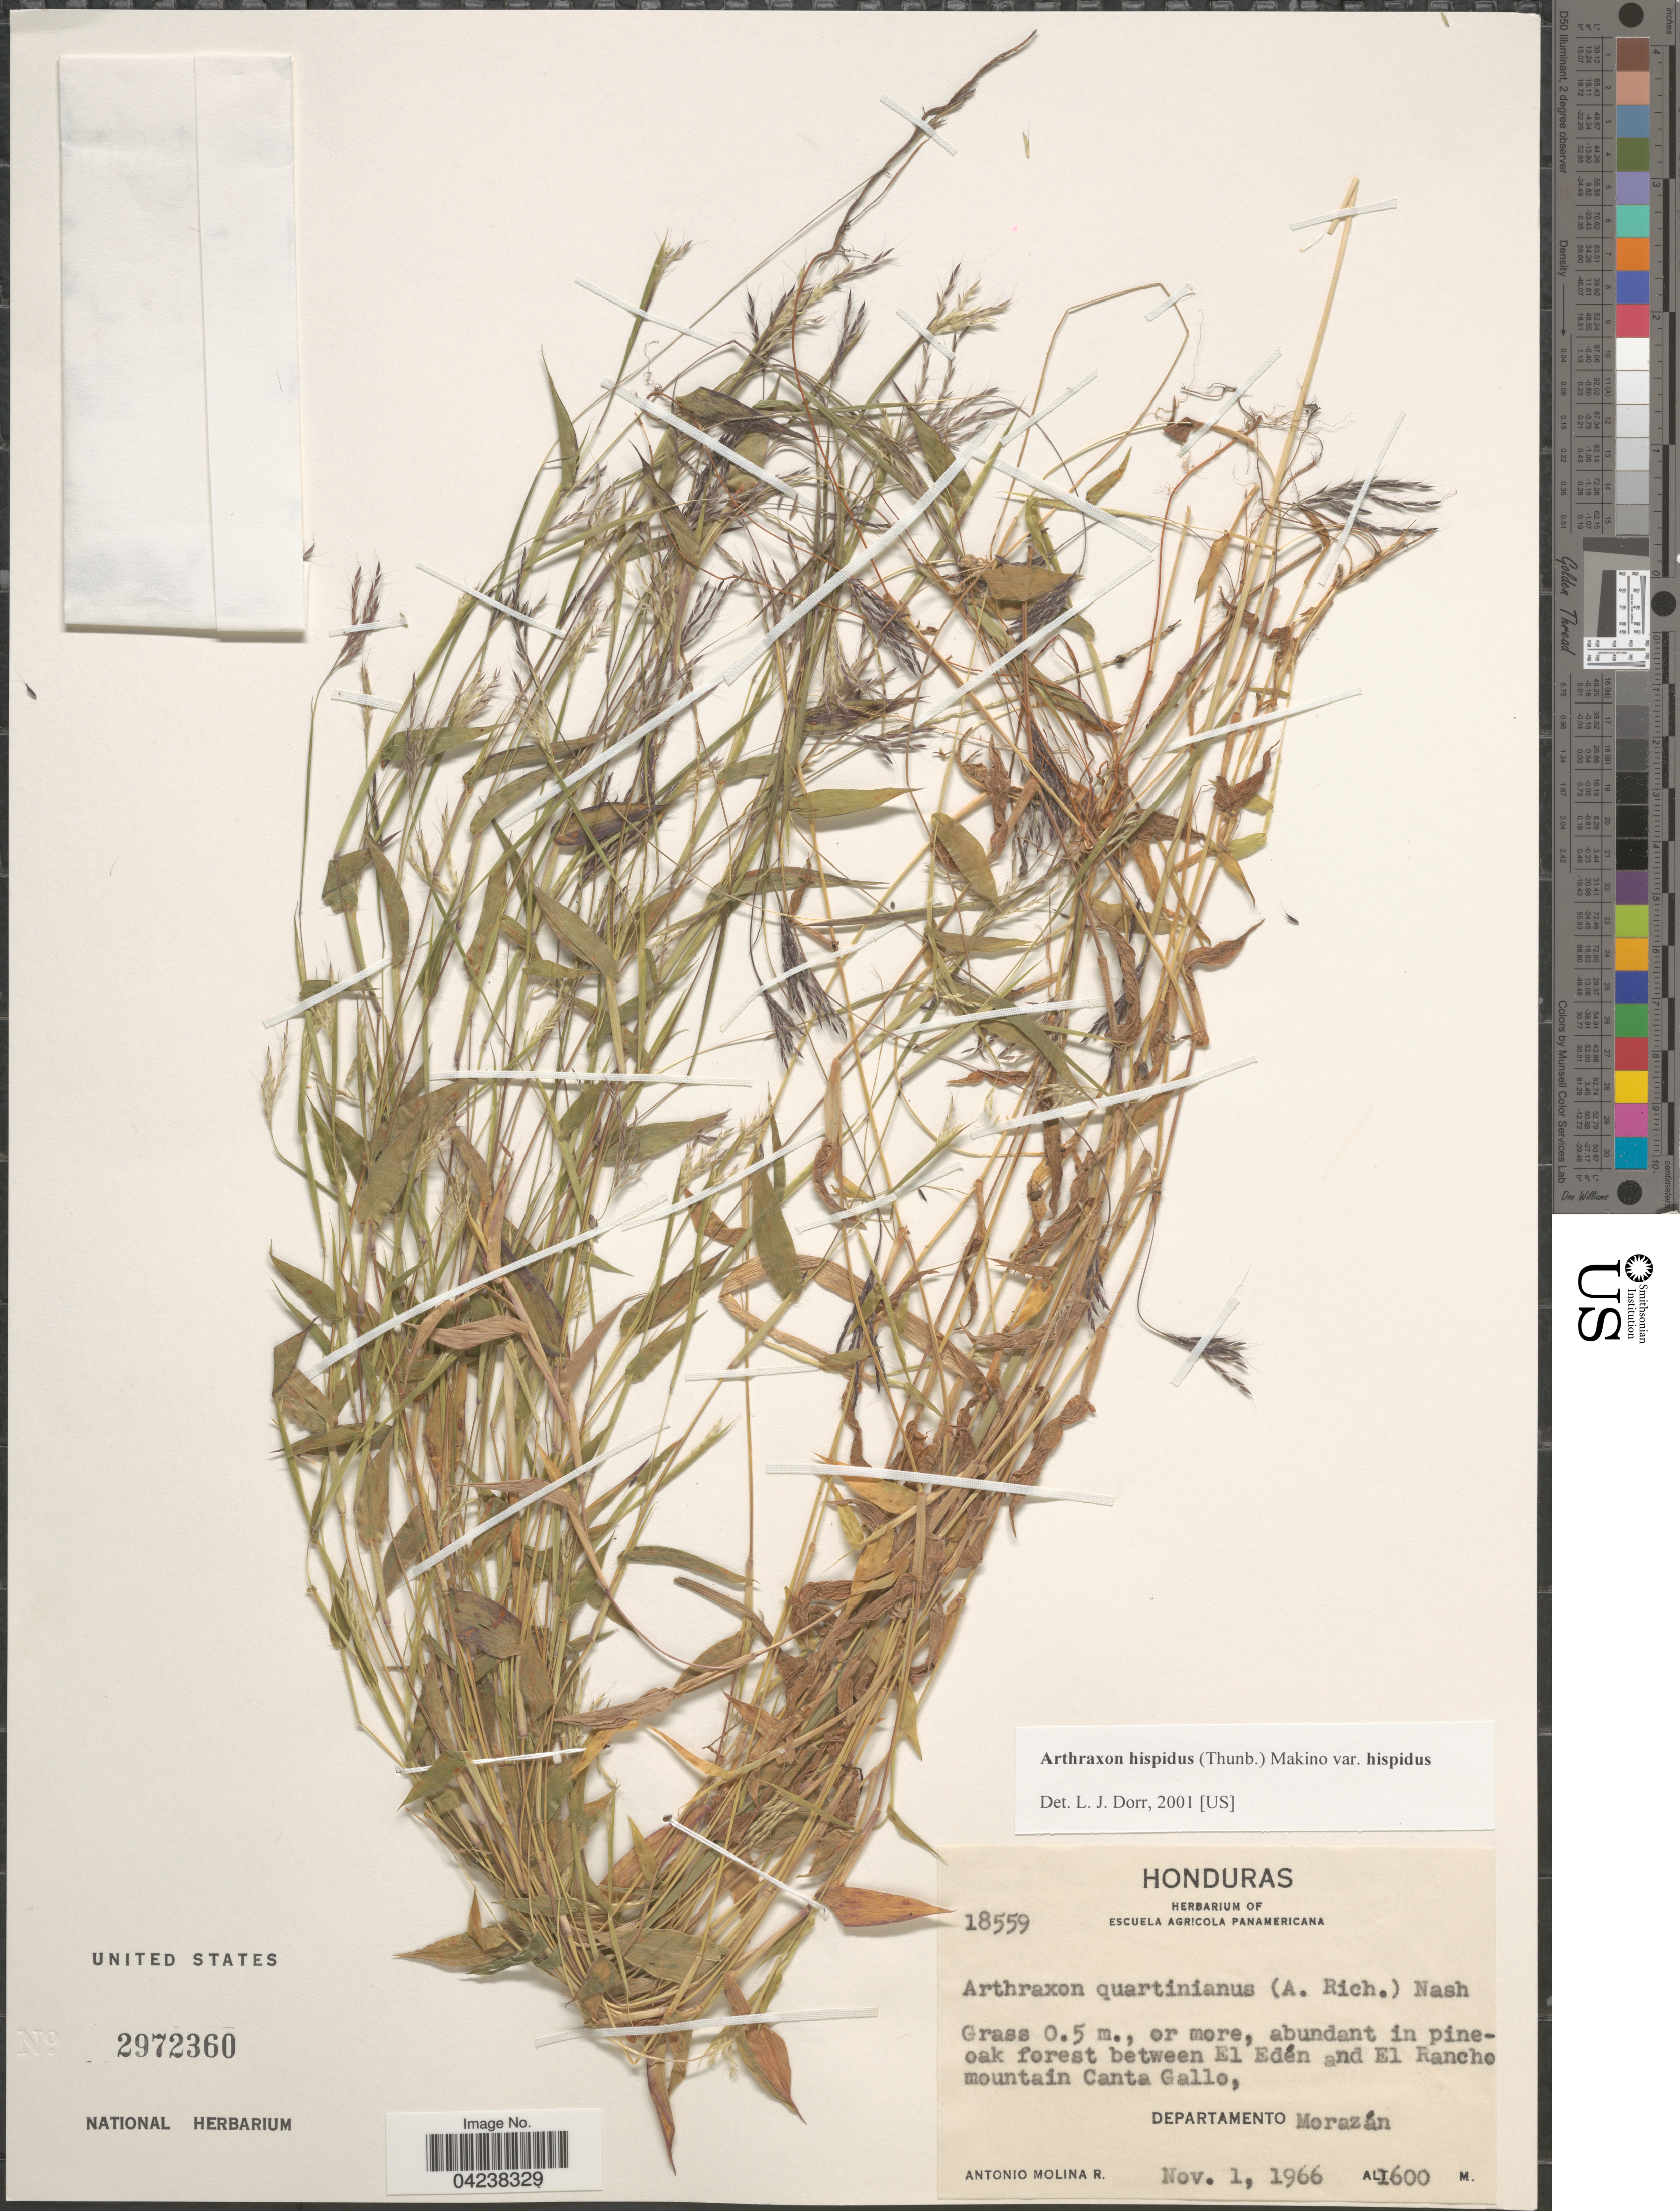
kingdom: Plantae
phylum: Tracheophyta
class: Liliopsida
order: Poales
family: Poaceae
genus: Arthraxon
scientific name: Arthraxon hispidus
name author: (Thunb.) Makino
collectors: A. Molina R.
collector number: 18559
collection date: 1966-11-01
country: Honduras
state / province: Fco. Morazán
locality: Between El Edén and El Rancho mountain Canta Gallo, Departamento Morazán.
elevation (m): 1600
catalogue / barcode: US 2972360